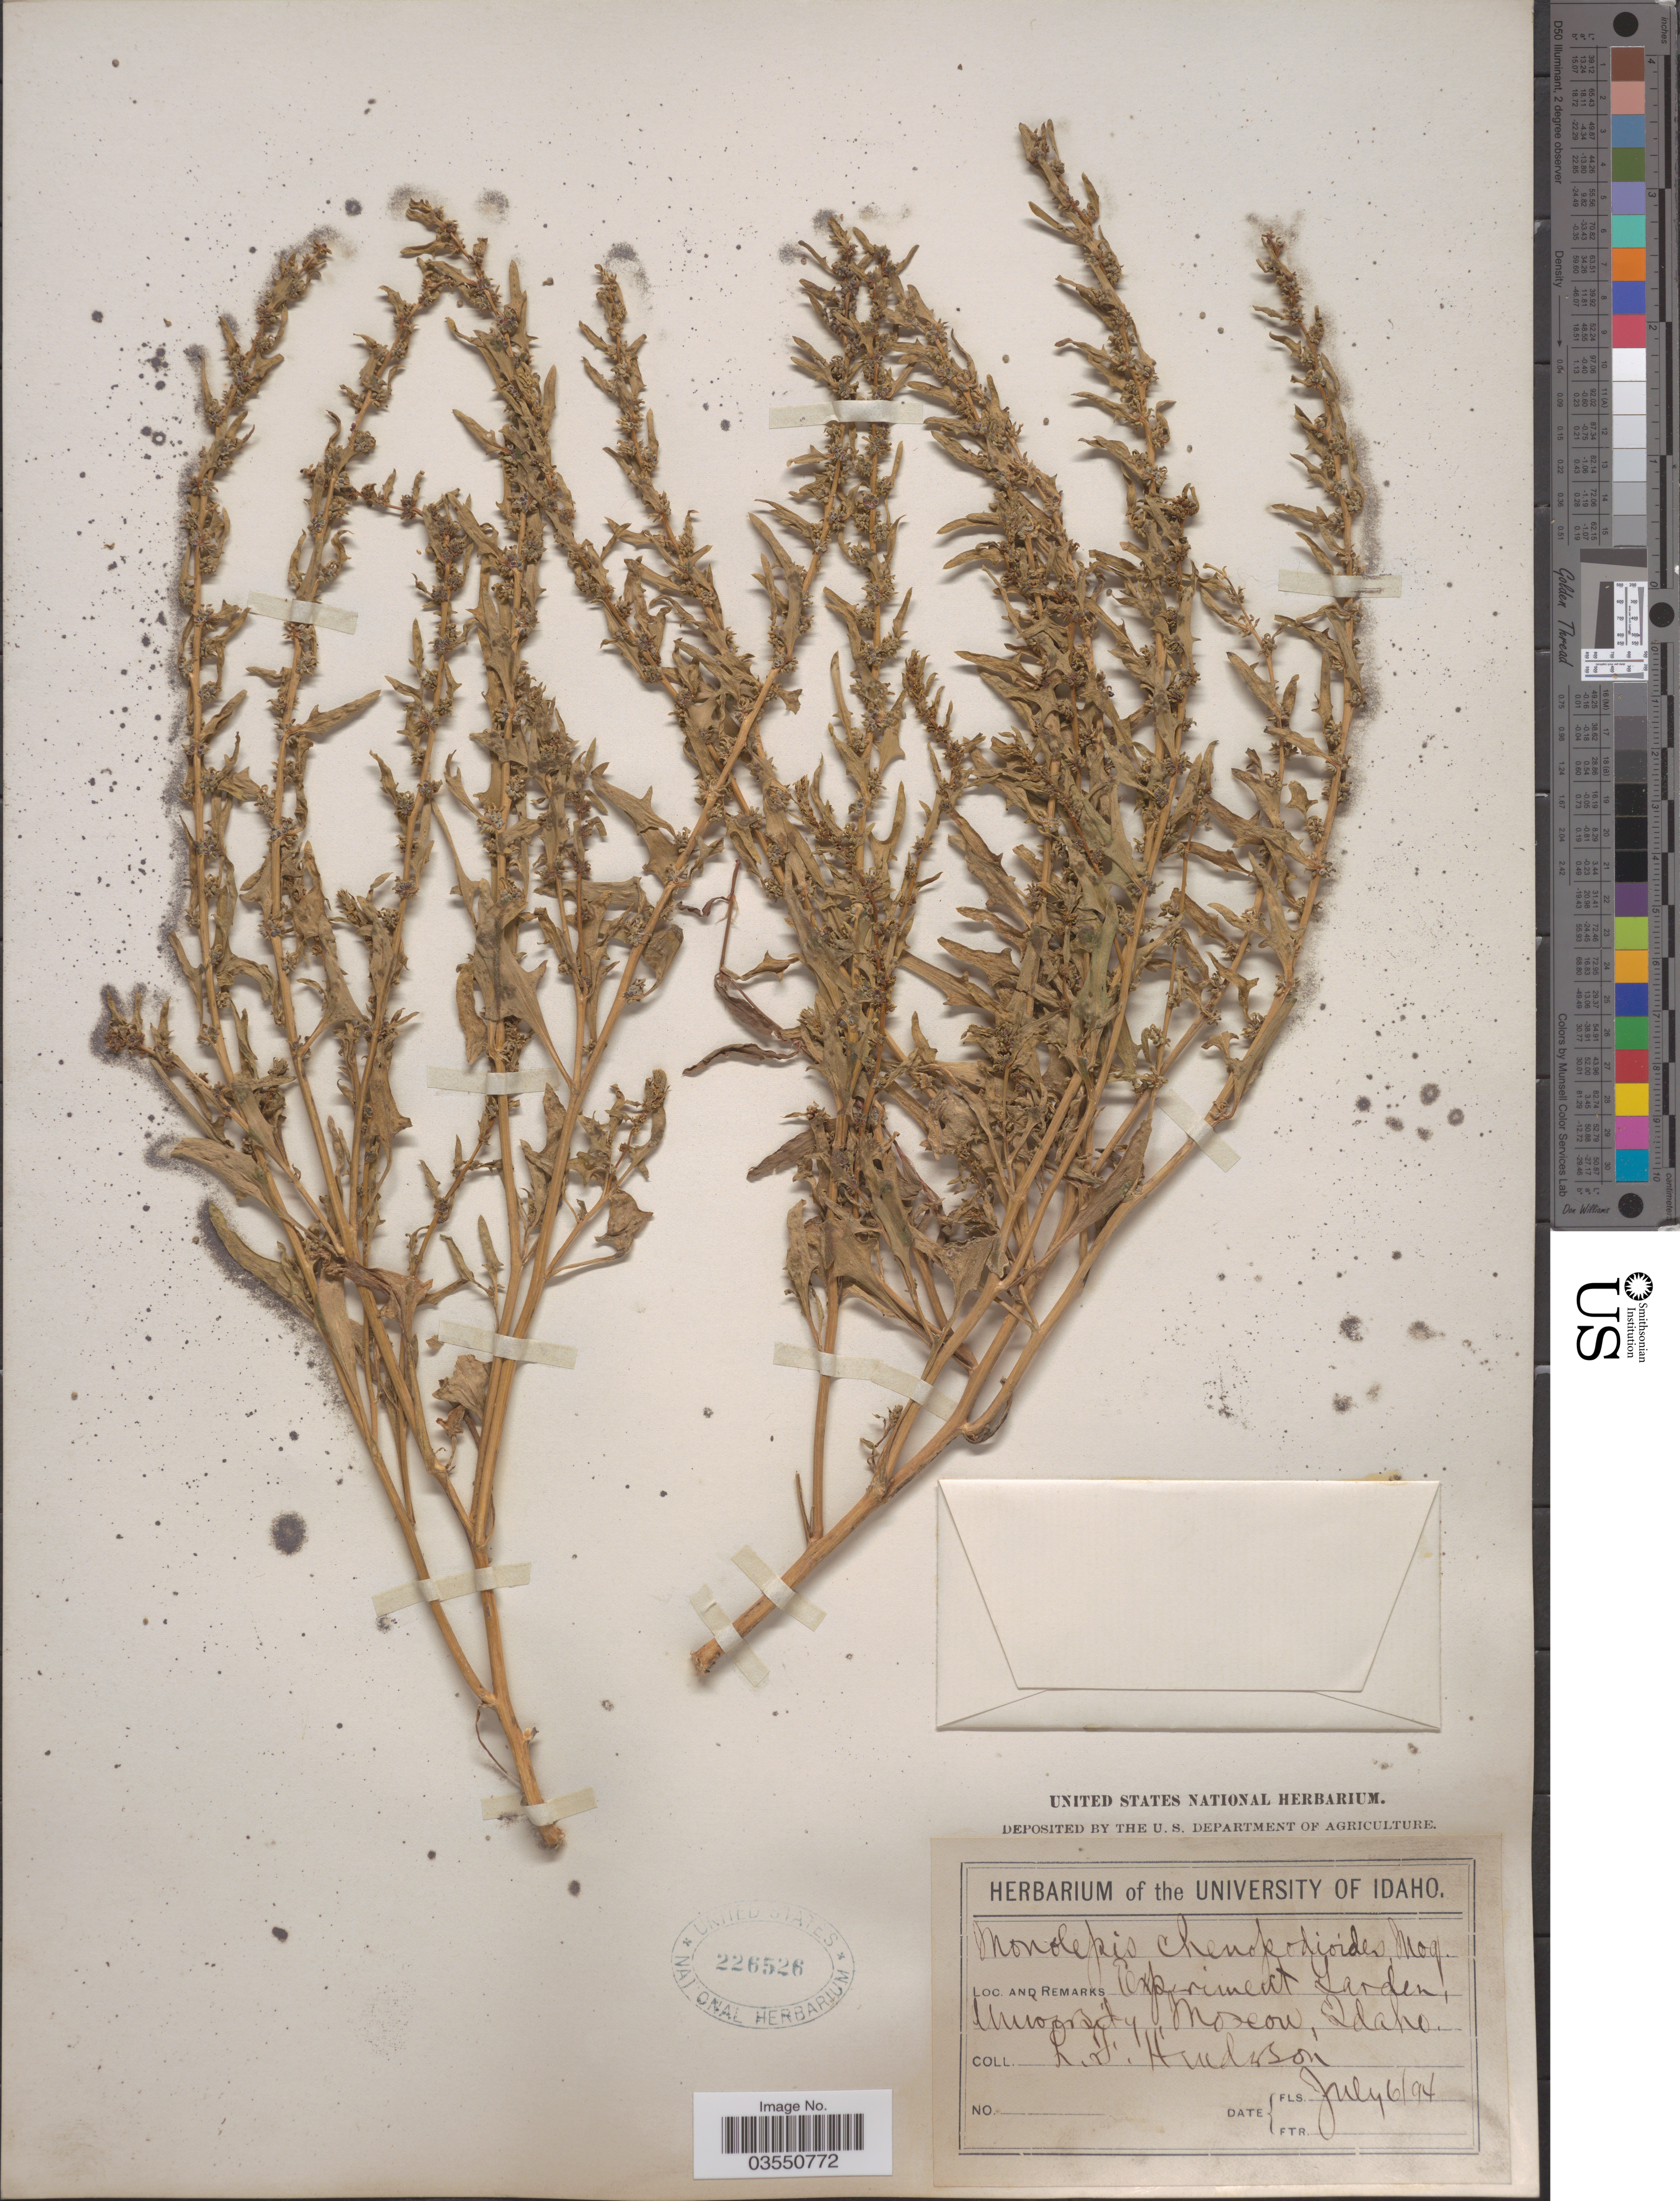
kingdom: Plantae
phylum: Tracheophyta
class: Magnoliopsida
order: Caryophyllales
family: Amaranthaceae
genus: Blitum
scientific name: Blitum nuttallianum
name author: Schult.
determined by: U.S. National Herbarium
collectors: L. Henderson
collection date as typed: Transcribed d/m/y: 6/7/94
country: United States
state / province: Idaho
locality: Experiment Garden, University, Moscow.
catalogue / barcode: US 226526